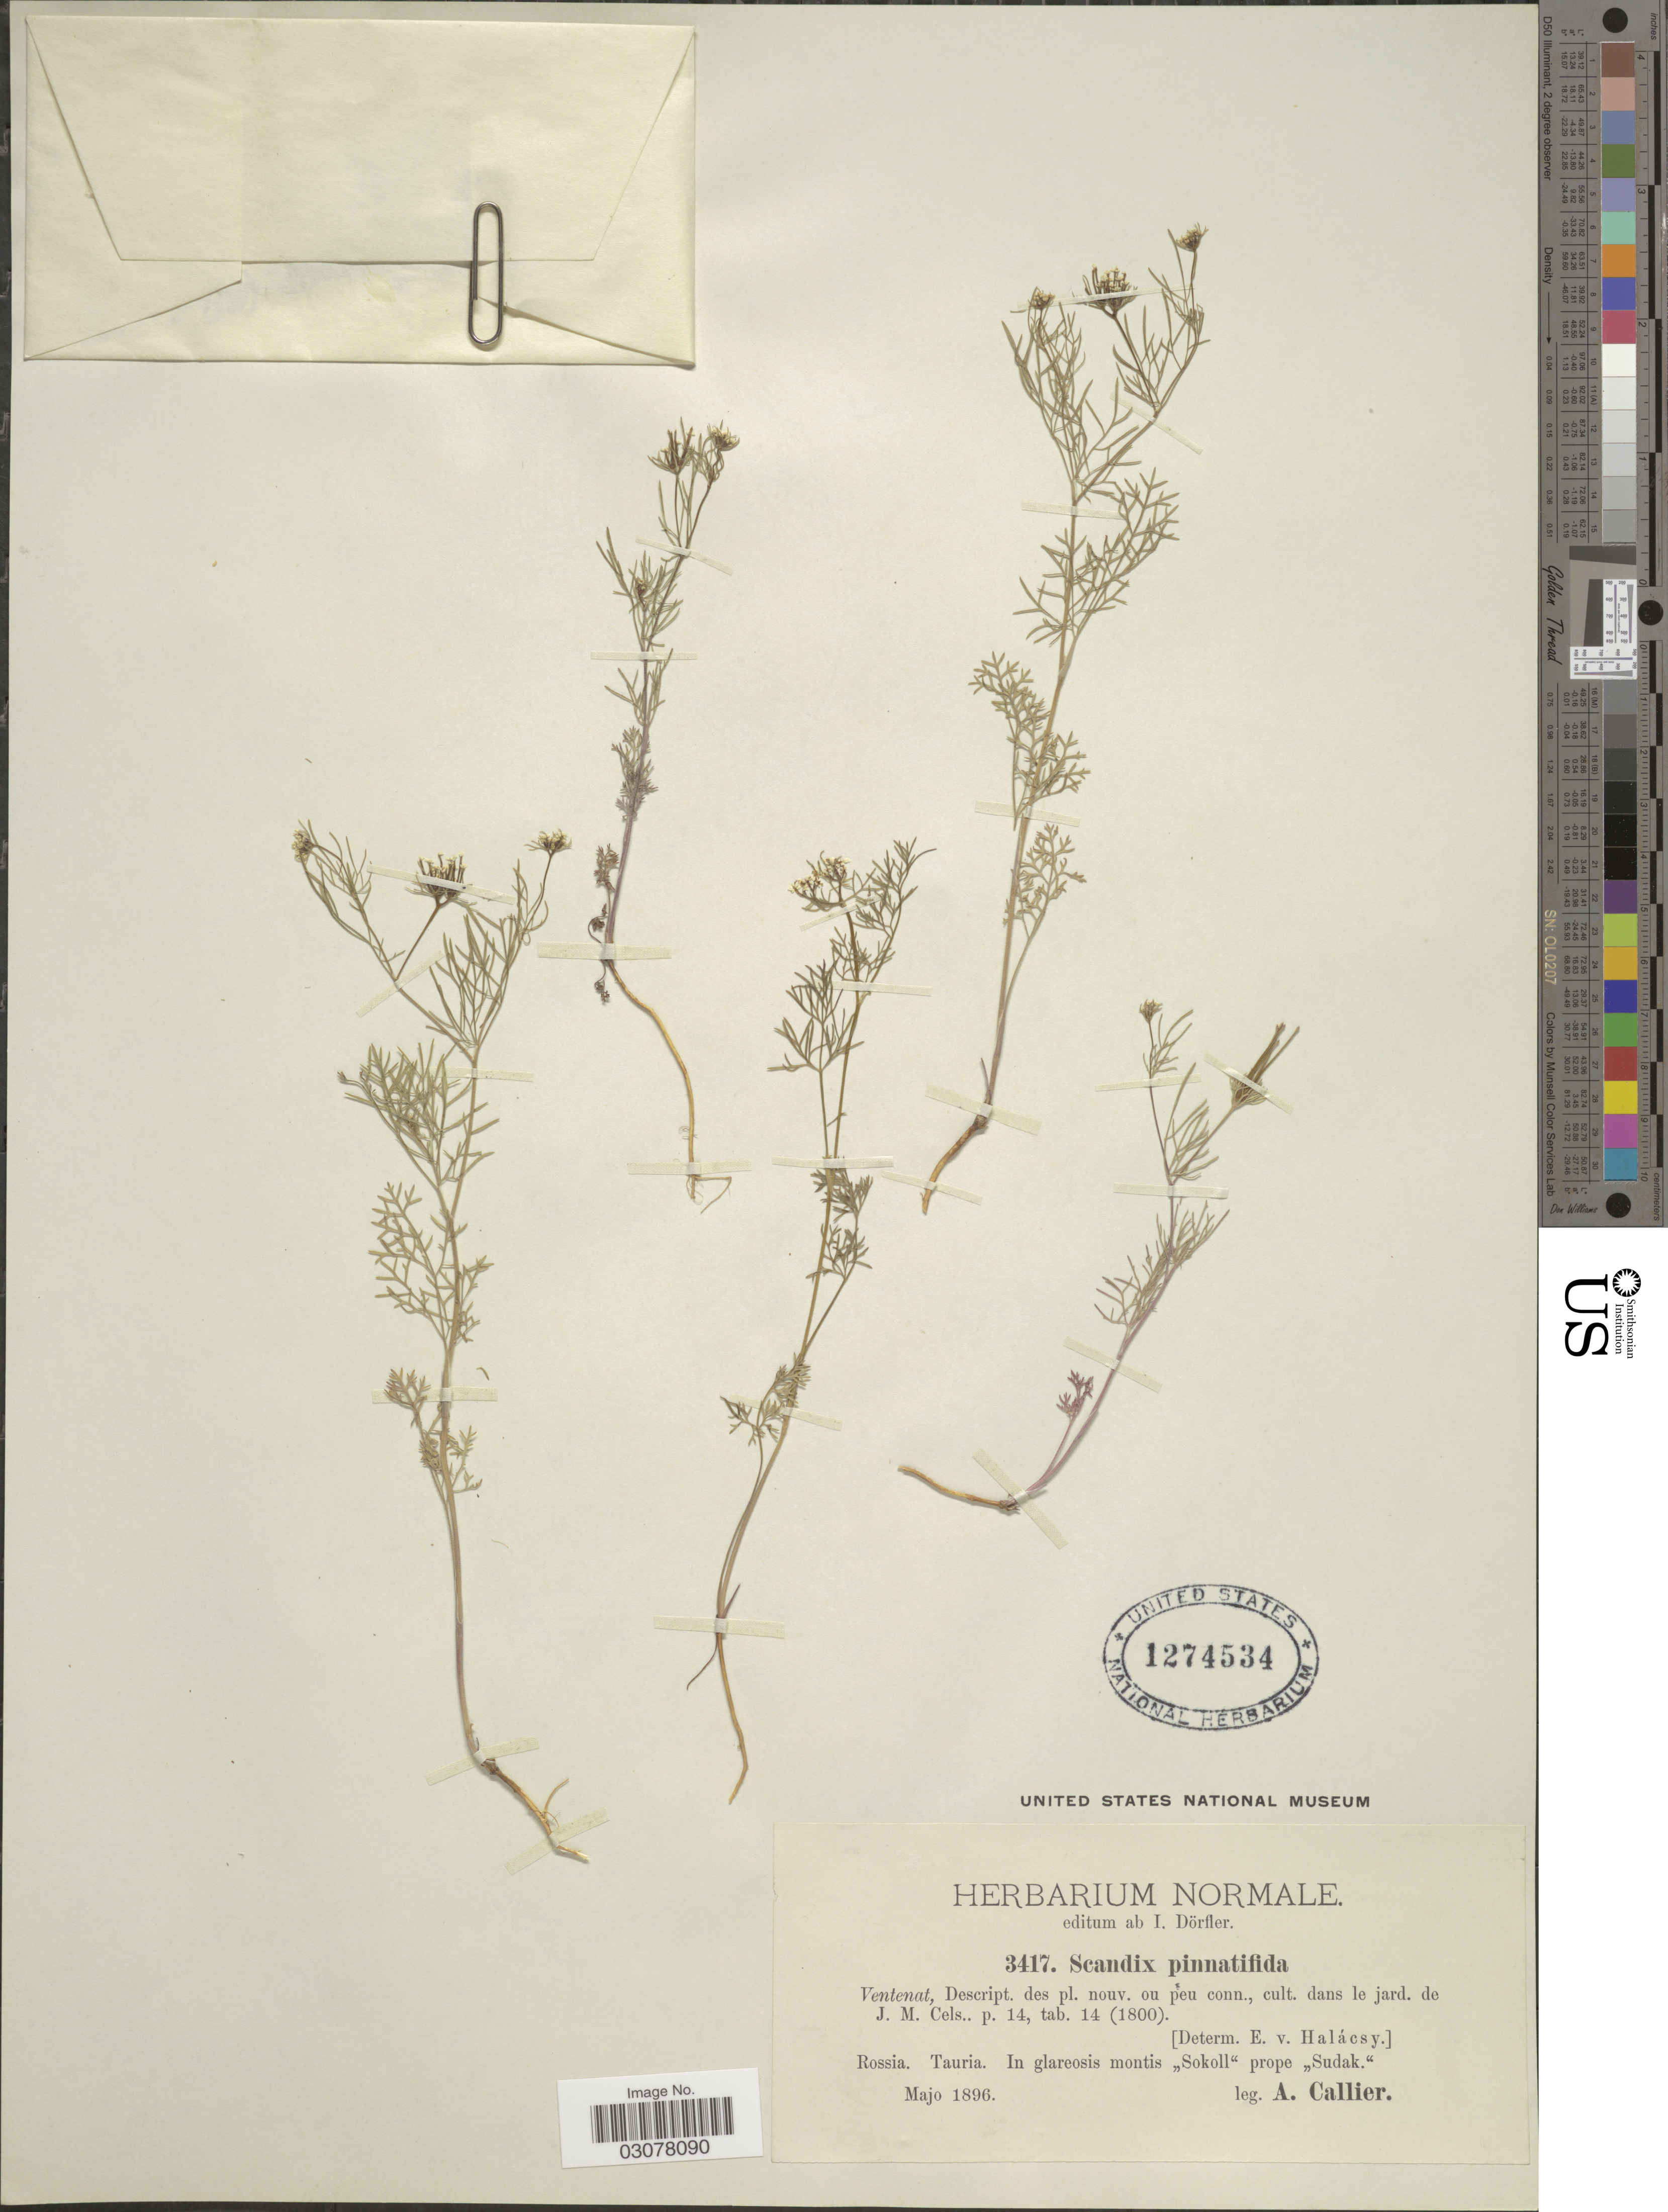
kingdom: Plantae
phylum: Tracheophyta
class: Magnoliopsida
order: Apiales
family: Apiaceae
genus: Scandix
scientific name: Scandix pinnatifida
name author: Vent.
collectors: A. Callier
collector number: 3417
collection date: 1896-05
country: Ukraine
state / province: Crimea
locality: Rossia. Tauria. Montis "Sokoll" prope "Sudak".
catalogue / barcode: US 1274534